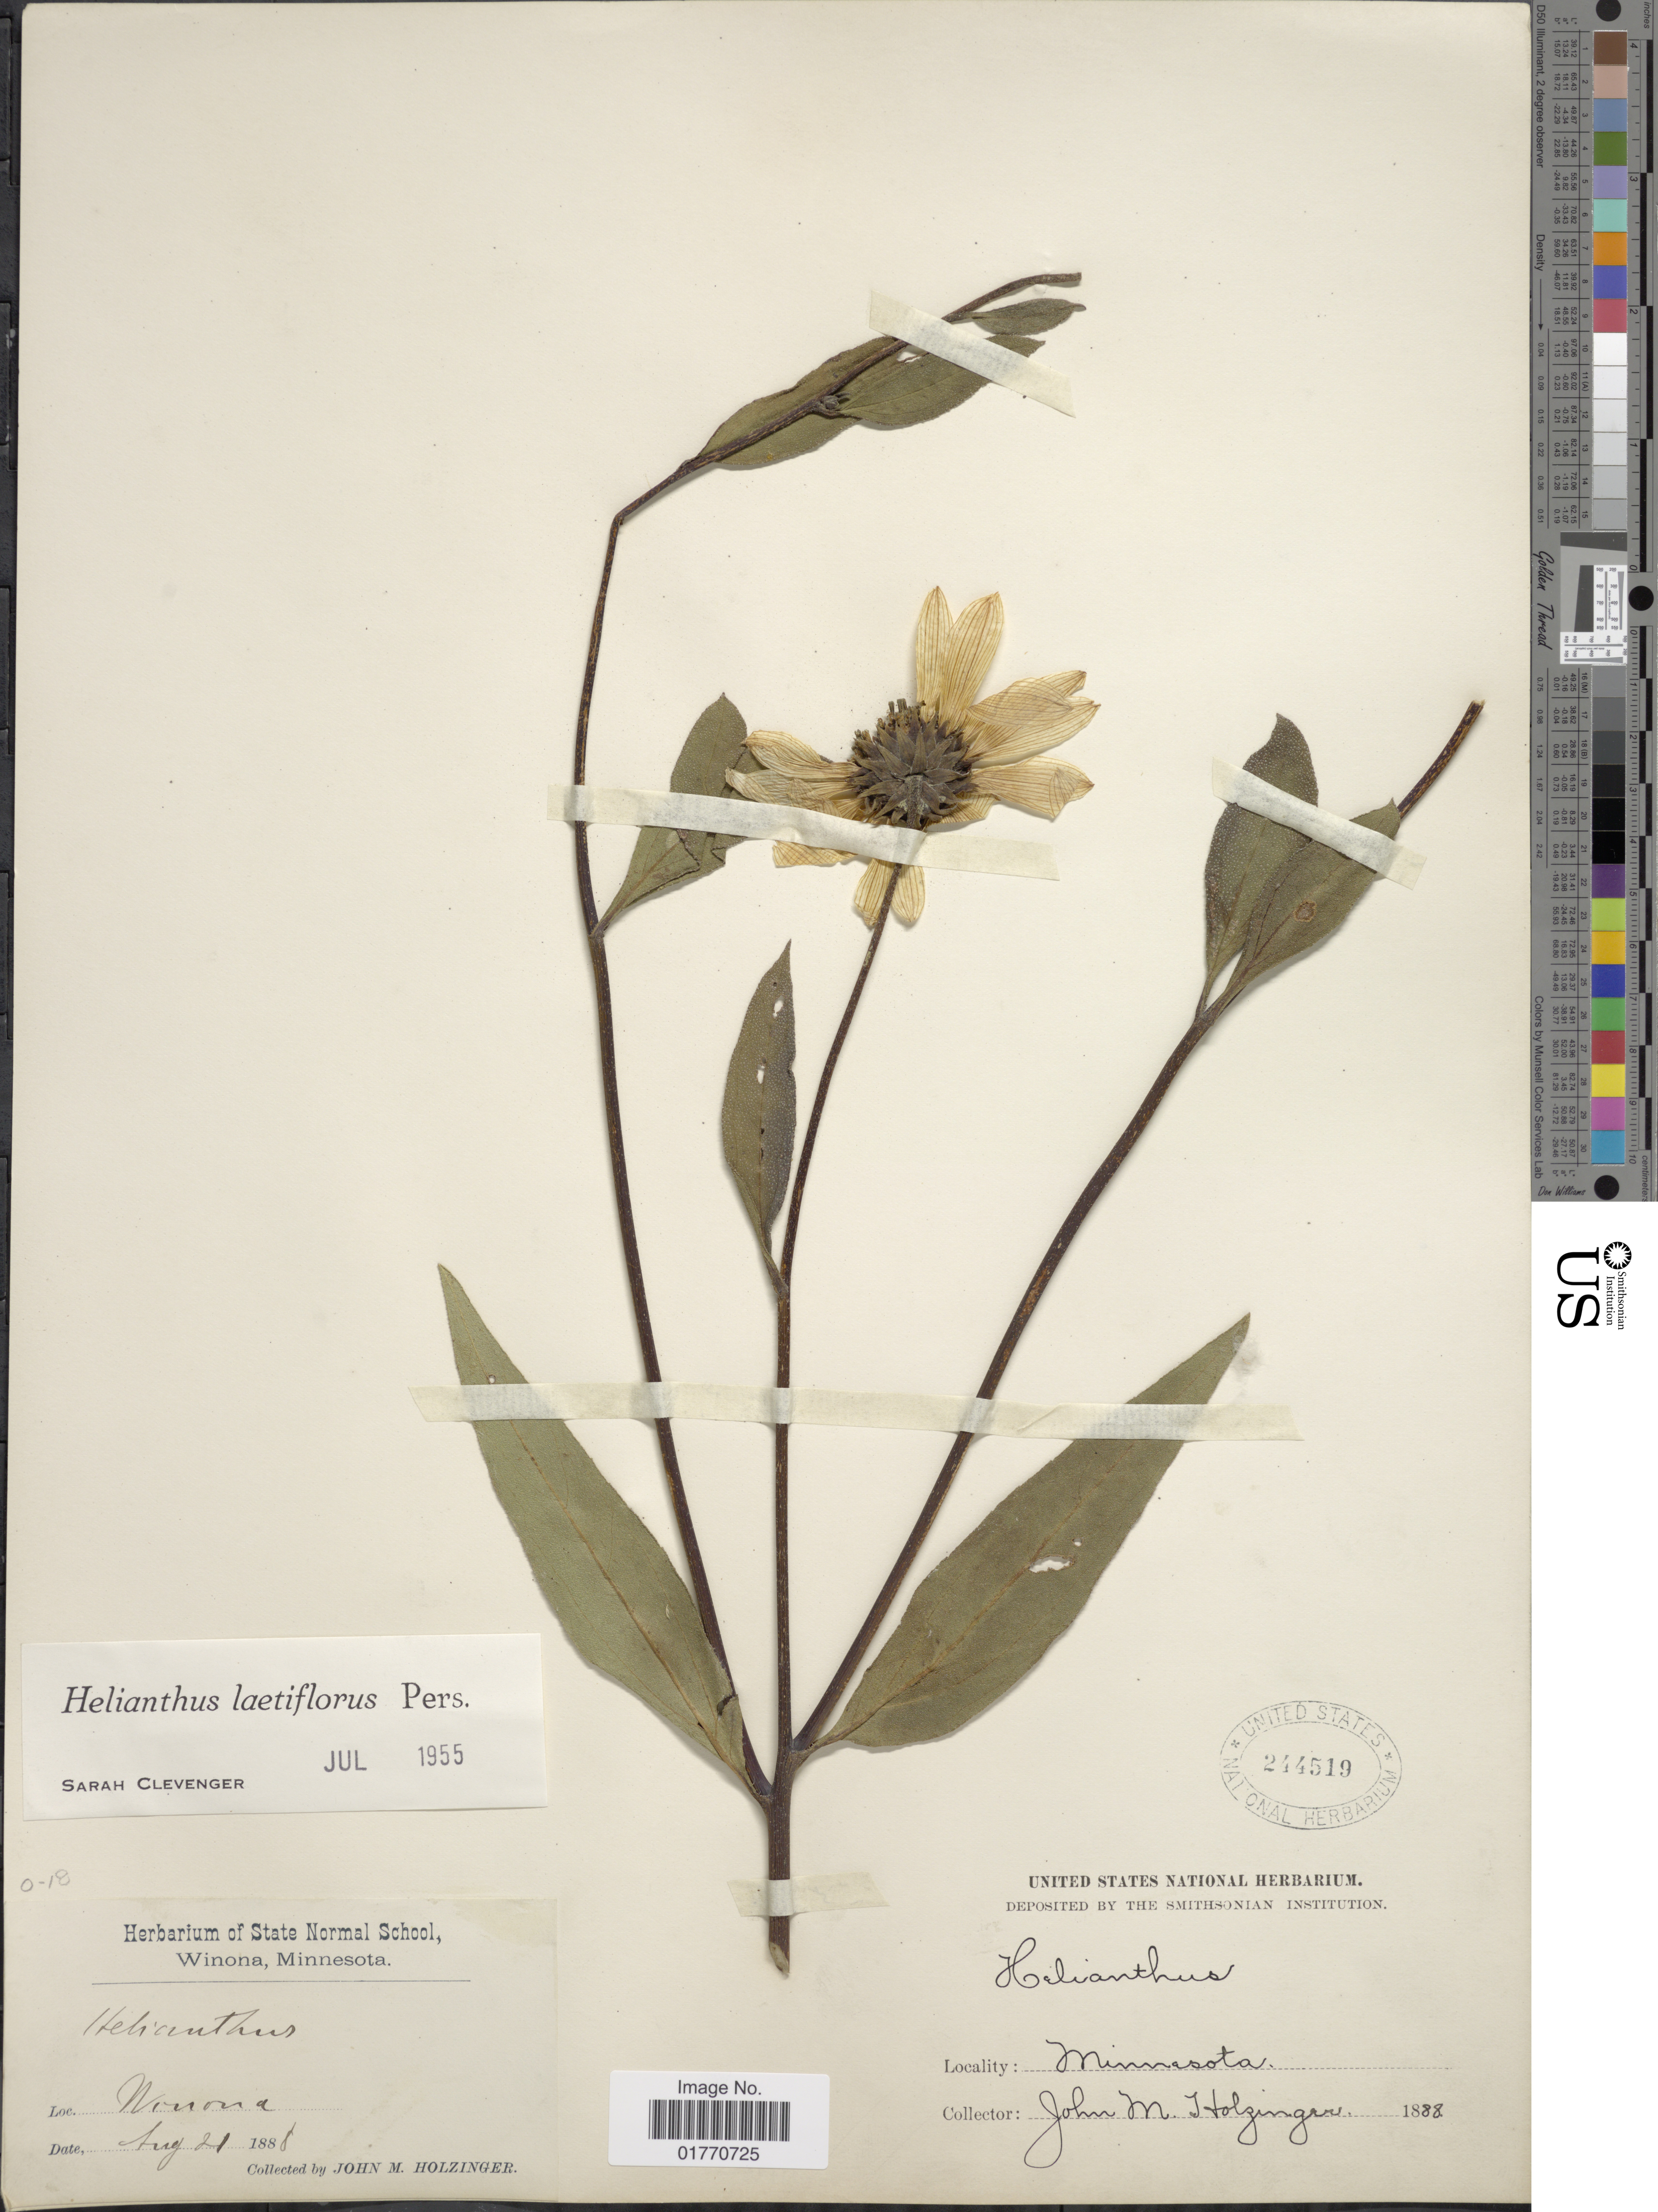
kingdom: Plantae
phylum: Tracheophyta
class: Magnoliopsida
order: Asterales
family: Asteraceae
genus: Helianthus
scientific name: Helianthus laetiflorus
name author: Pers.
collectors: J. M. Holzinger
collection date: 1888-08-21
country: United States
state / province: Minnesota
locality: Winona.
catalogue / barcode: US 244519